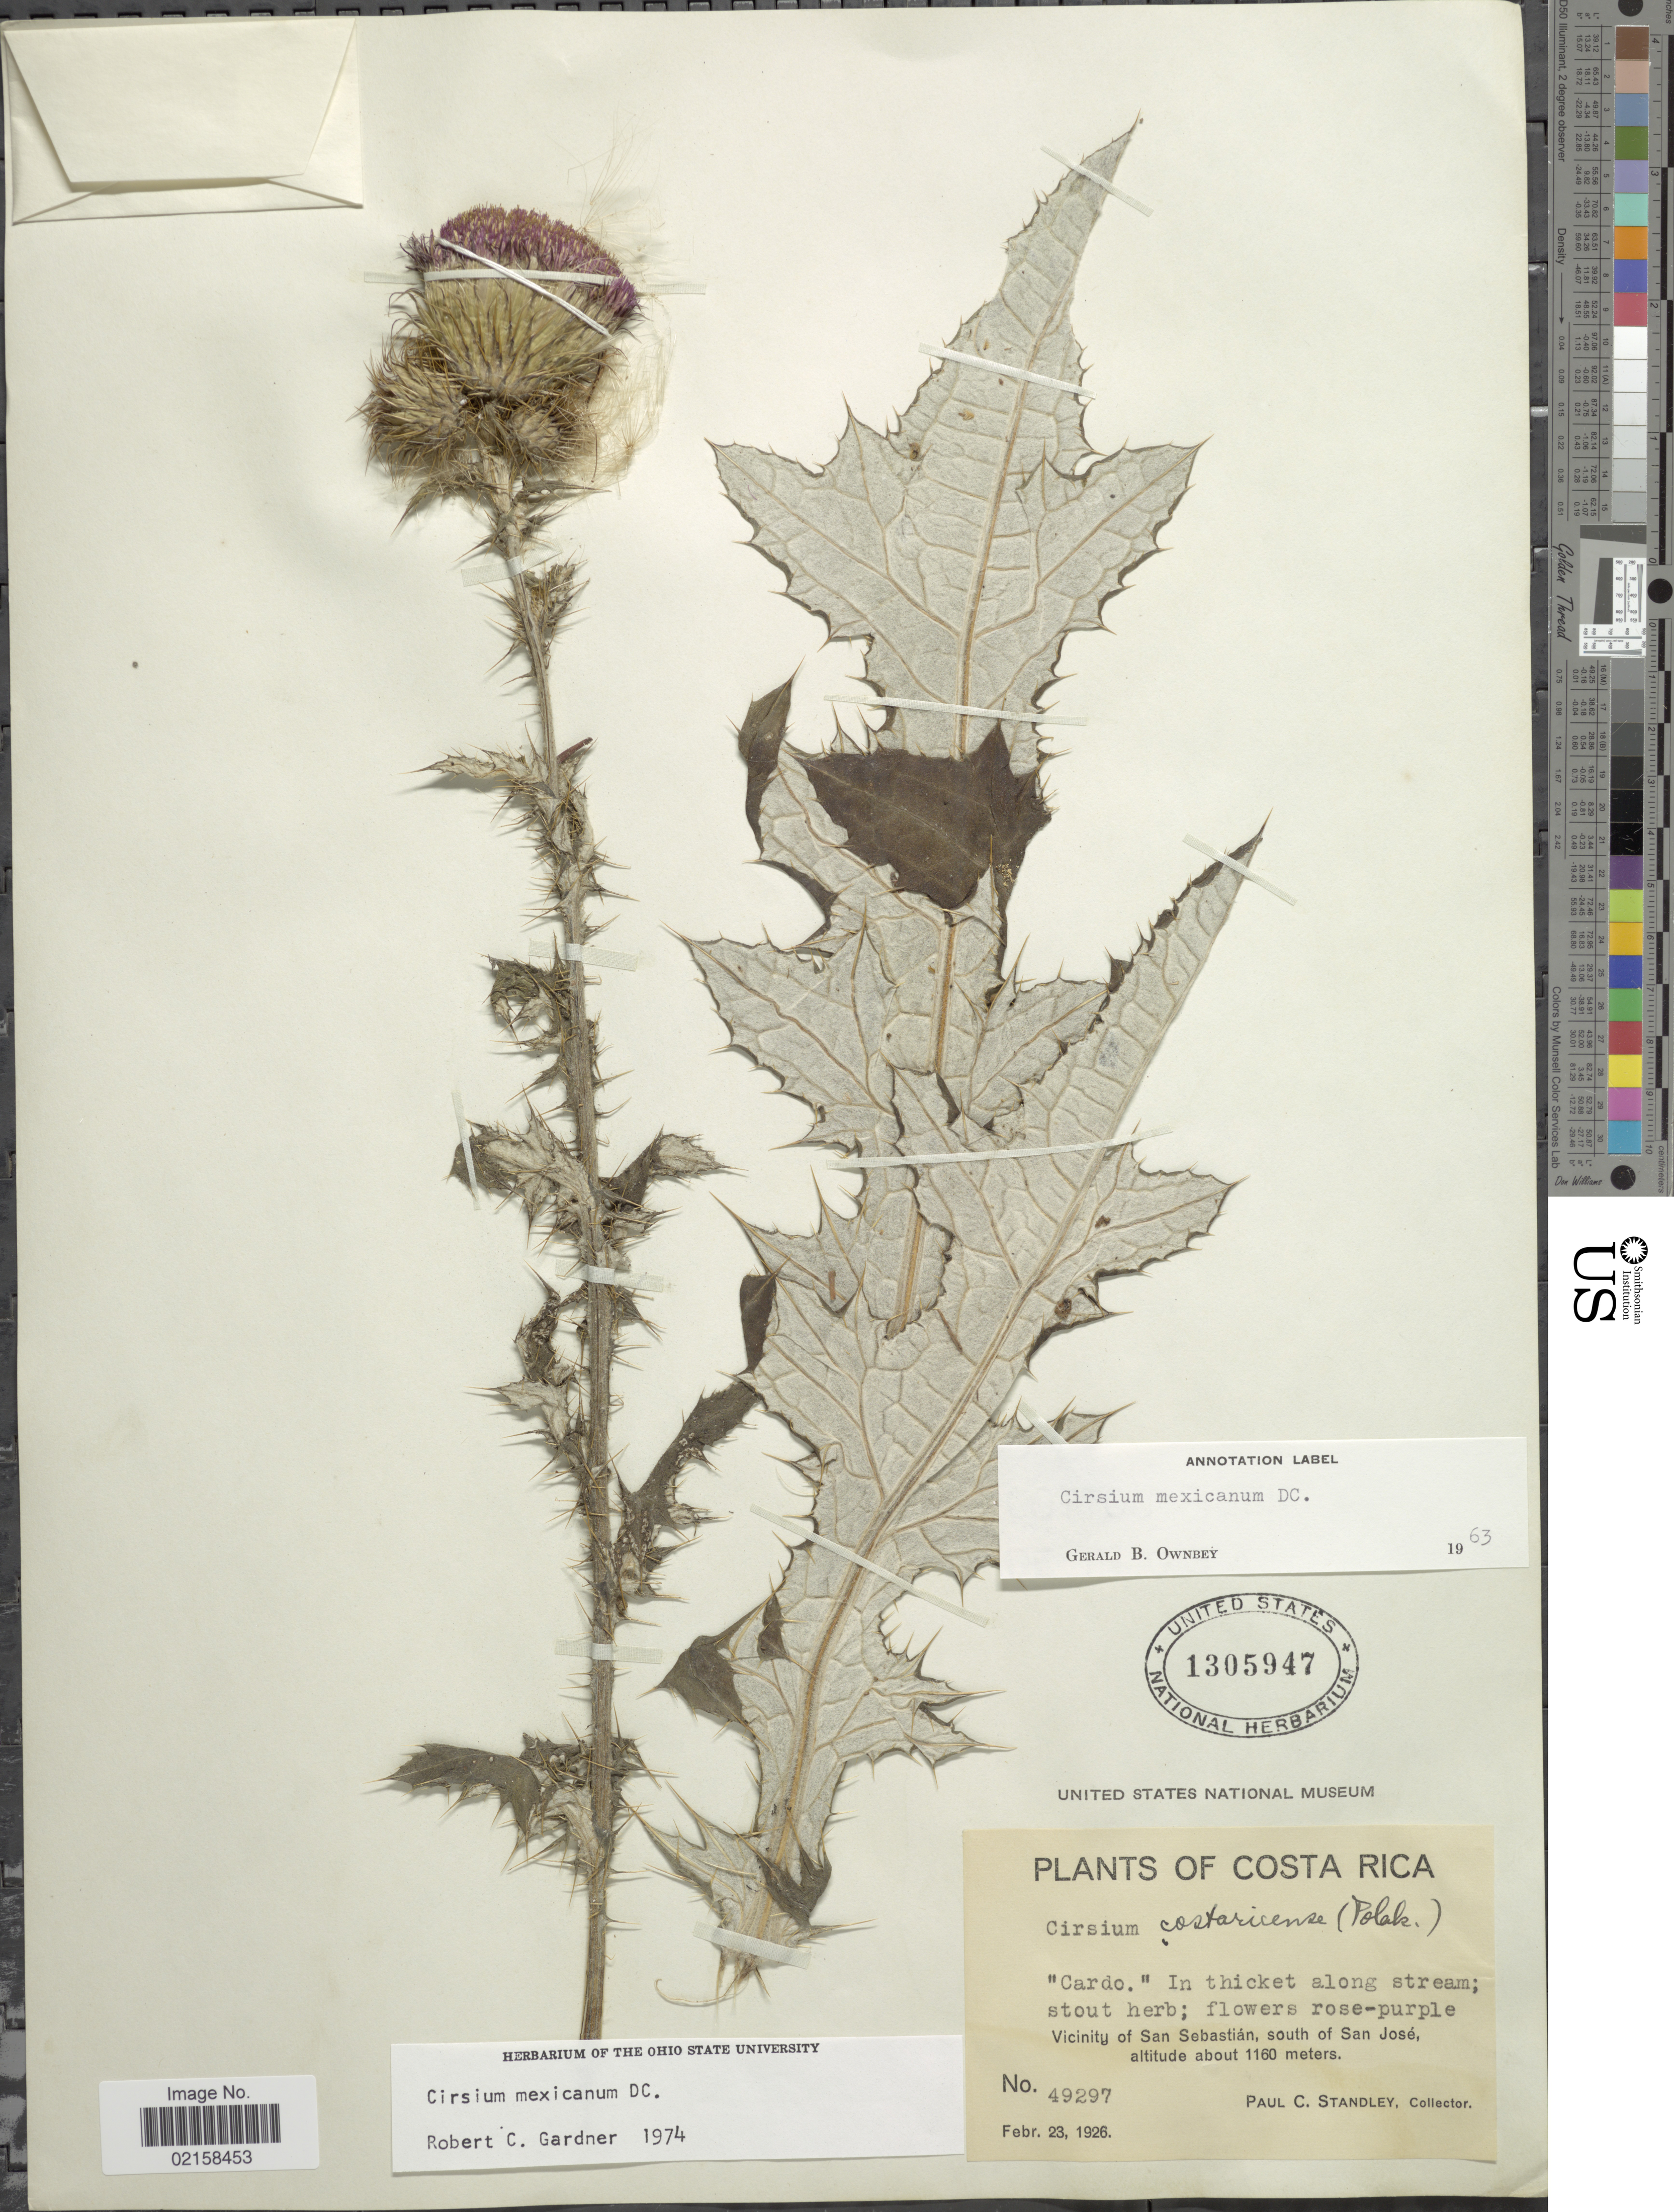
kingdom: Plantae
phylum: Tracheophyta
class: Magnoliopsida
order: Asterales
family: Asteraceae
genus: Cirsium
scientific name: Cirsium mexicanum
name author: DC.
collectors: P. C. Standley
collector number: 49297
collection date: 1926-02-23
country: Puerto Rico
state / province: San Sebastian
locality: In thicket along stream, south of San Jose.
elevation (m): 1160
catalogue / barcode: US 1305947